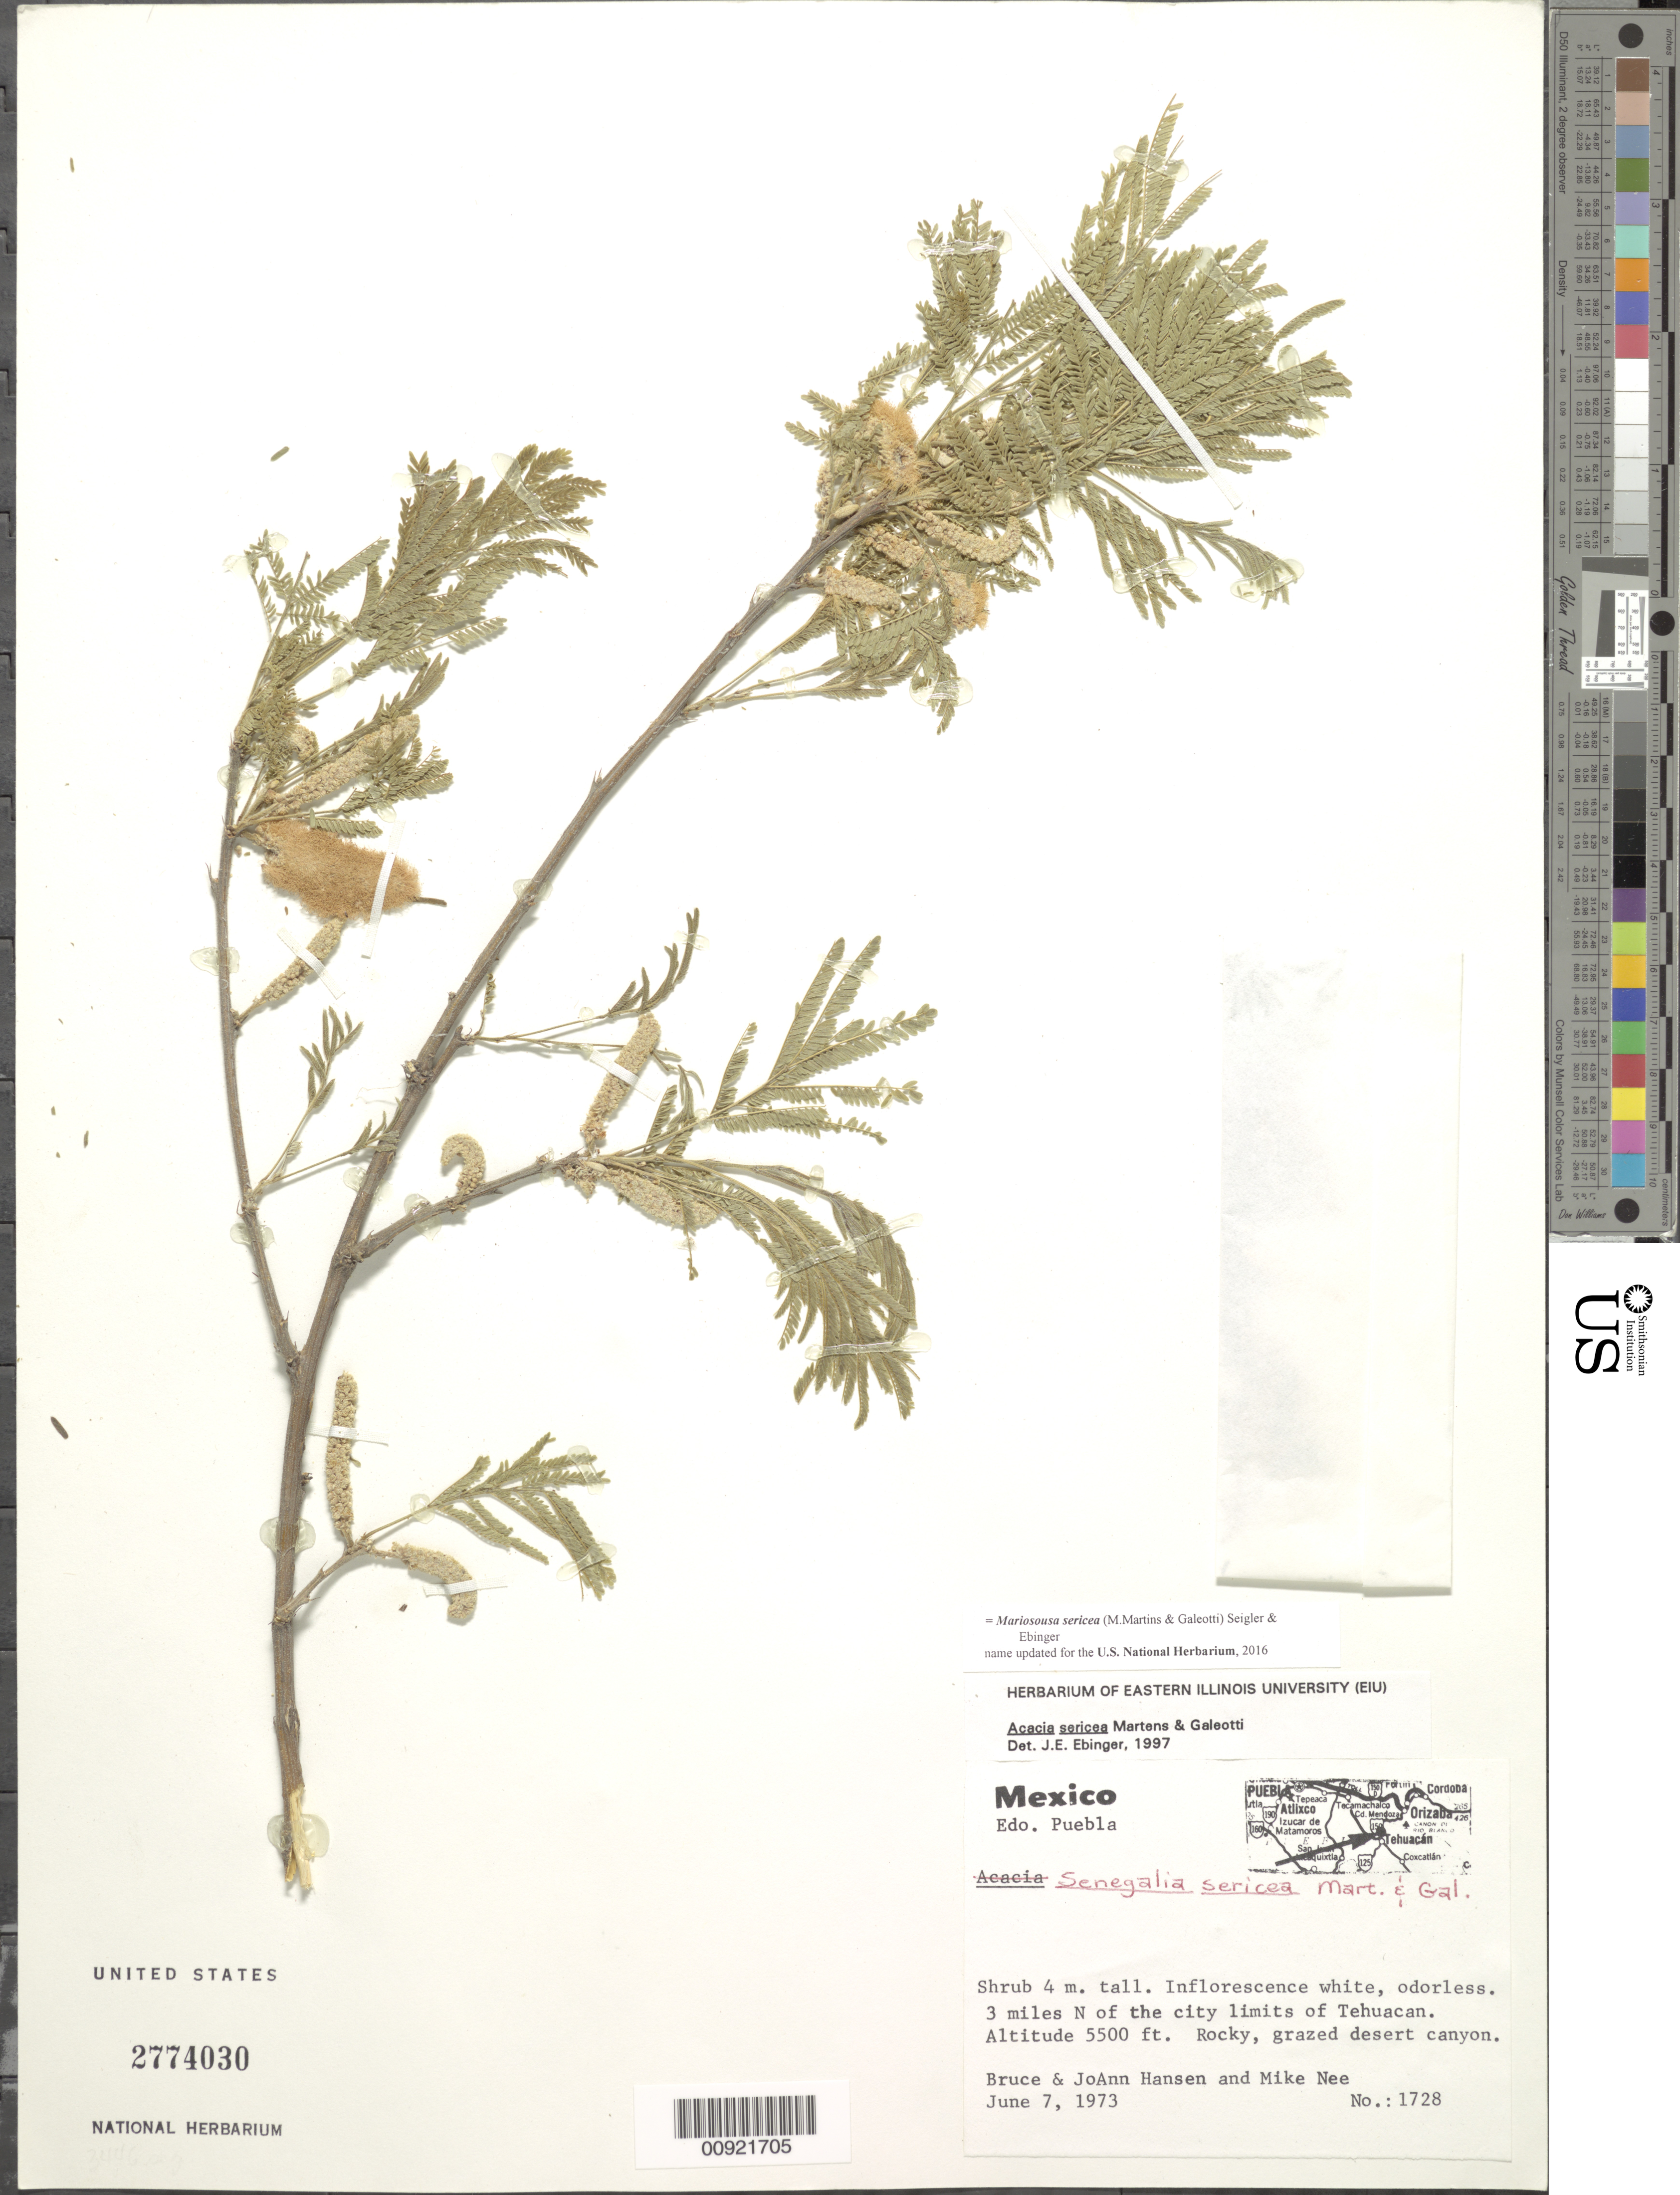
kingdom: Plantae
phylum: Tracheophyta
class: Magnoliopsida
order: Fabales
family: Fabaceae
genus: Mariosousa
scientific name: Mariosousa sericea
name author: (M. Martens & Galeotti) Seigler & Ebinger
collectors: B. Hansen, J. Hansen & M. Nee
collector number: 1728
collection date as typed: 07 Jun 1973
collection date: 1973-06-07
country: Mexico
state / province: Puebla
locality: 3 miles N of the city limits of Tehuacán.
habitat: Rocky, grazed desert canyon.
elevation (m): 1676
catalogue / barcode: US 2774030